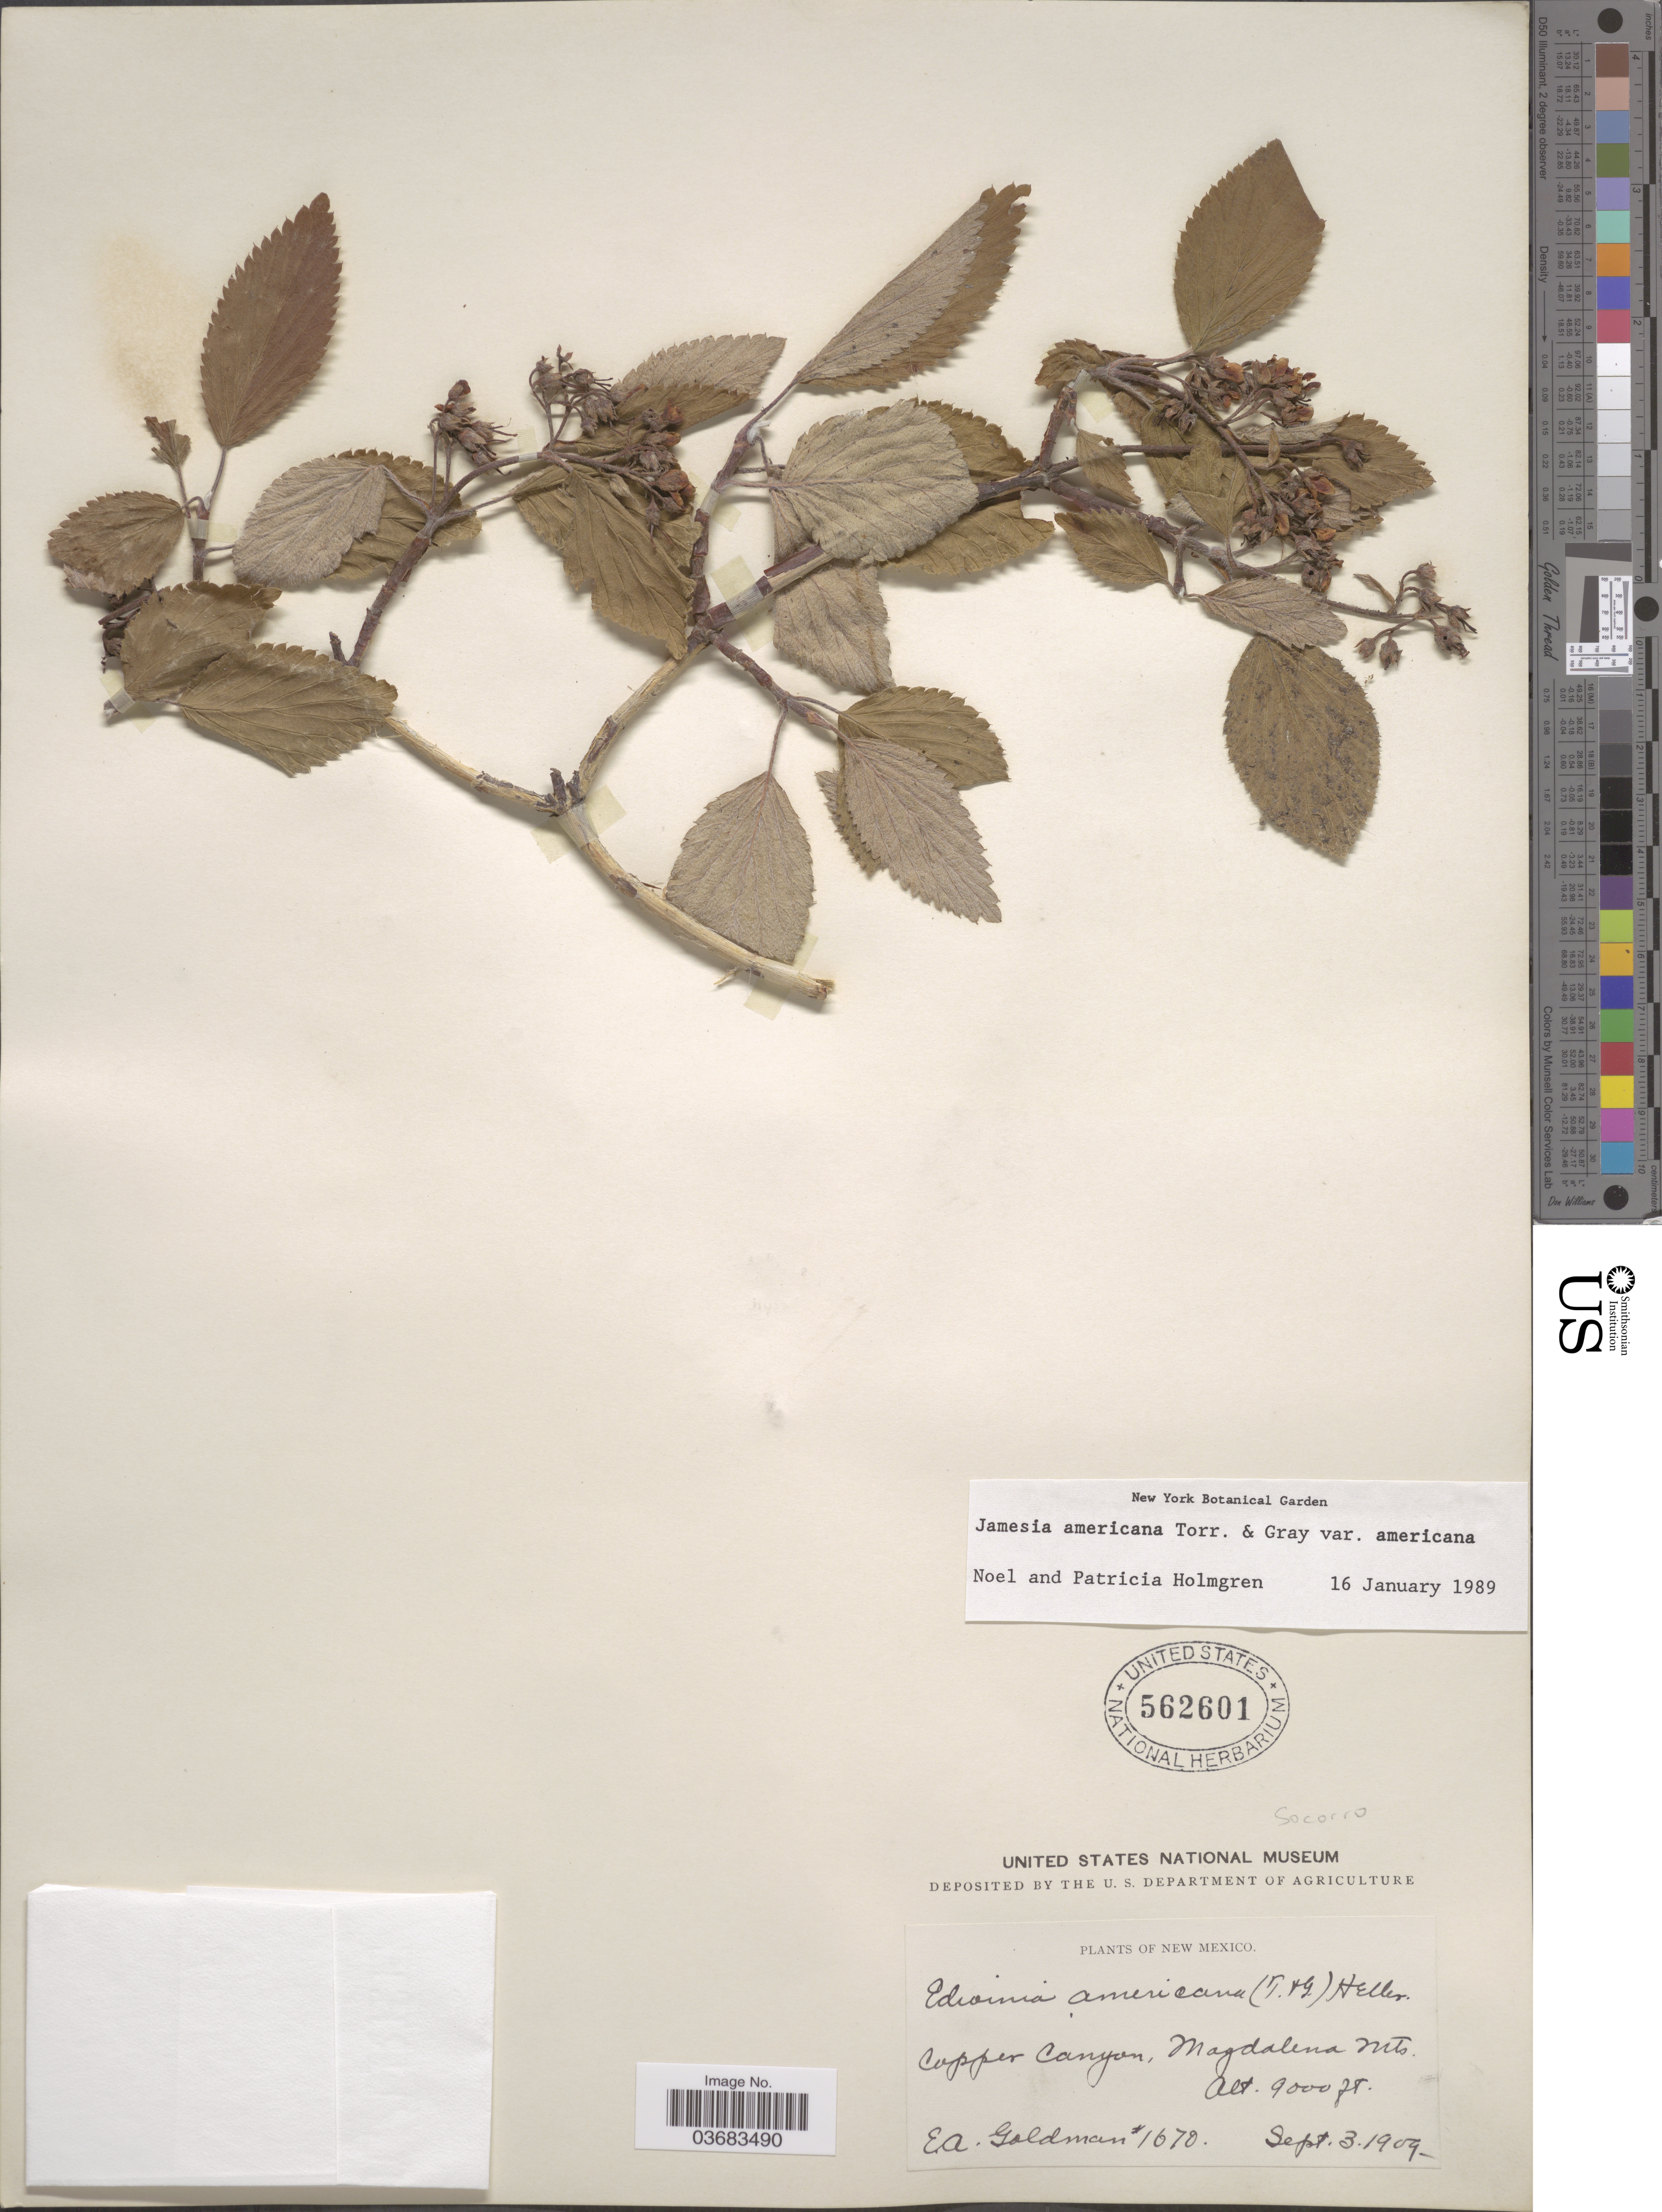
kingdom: Plantae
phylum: Tracheophyta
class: Magnoliopsida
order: Cornales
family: Hydrangeaceae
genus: Edwinia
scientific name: Edwinia americana var. americana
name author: (Torr. & A. Gray) A. Heller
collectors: E. A. Goldman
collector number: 1670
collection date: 1909-09-03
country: United States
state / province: New Mexico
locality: Copper Canyon, Magdalena Mts.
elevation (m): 2743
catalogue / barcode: US 562601